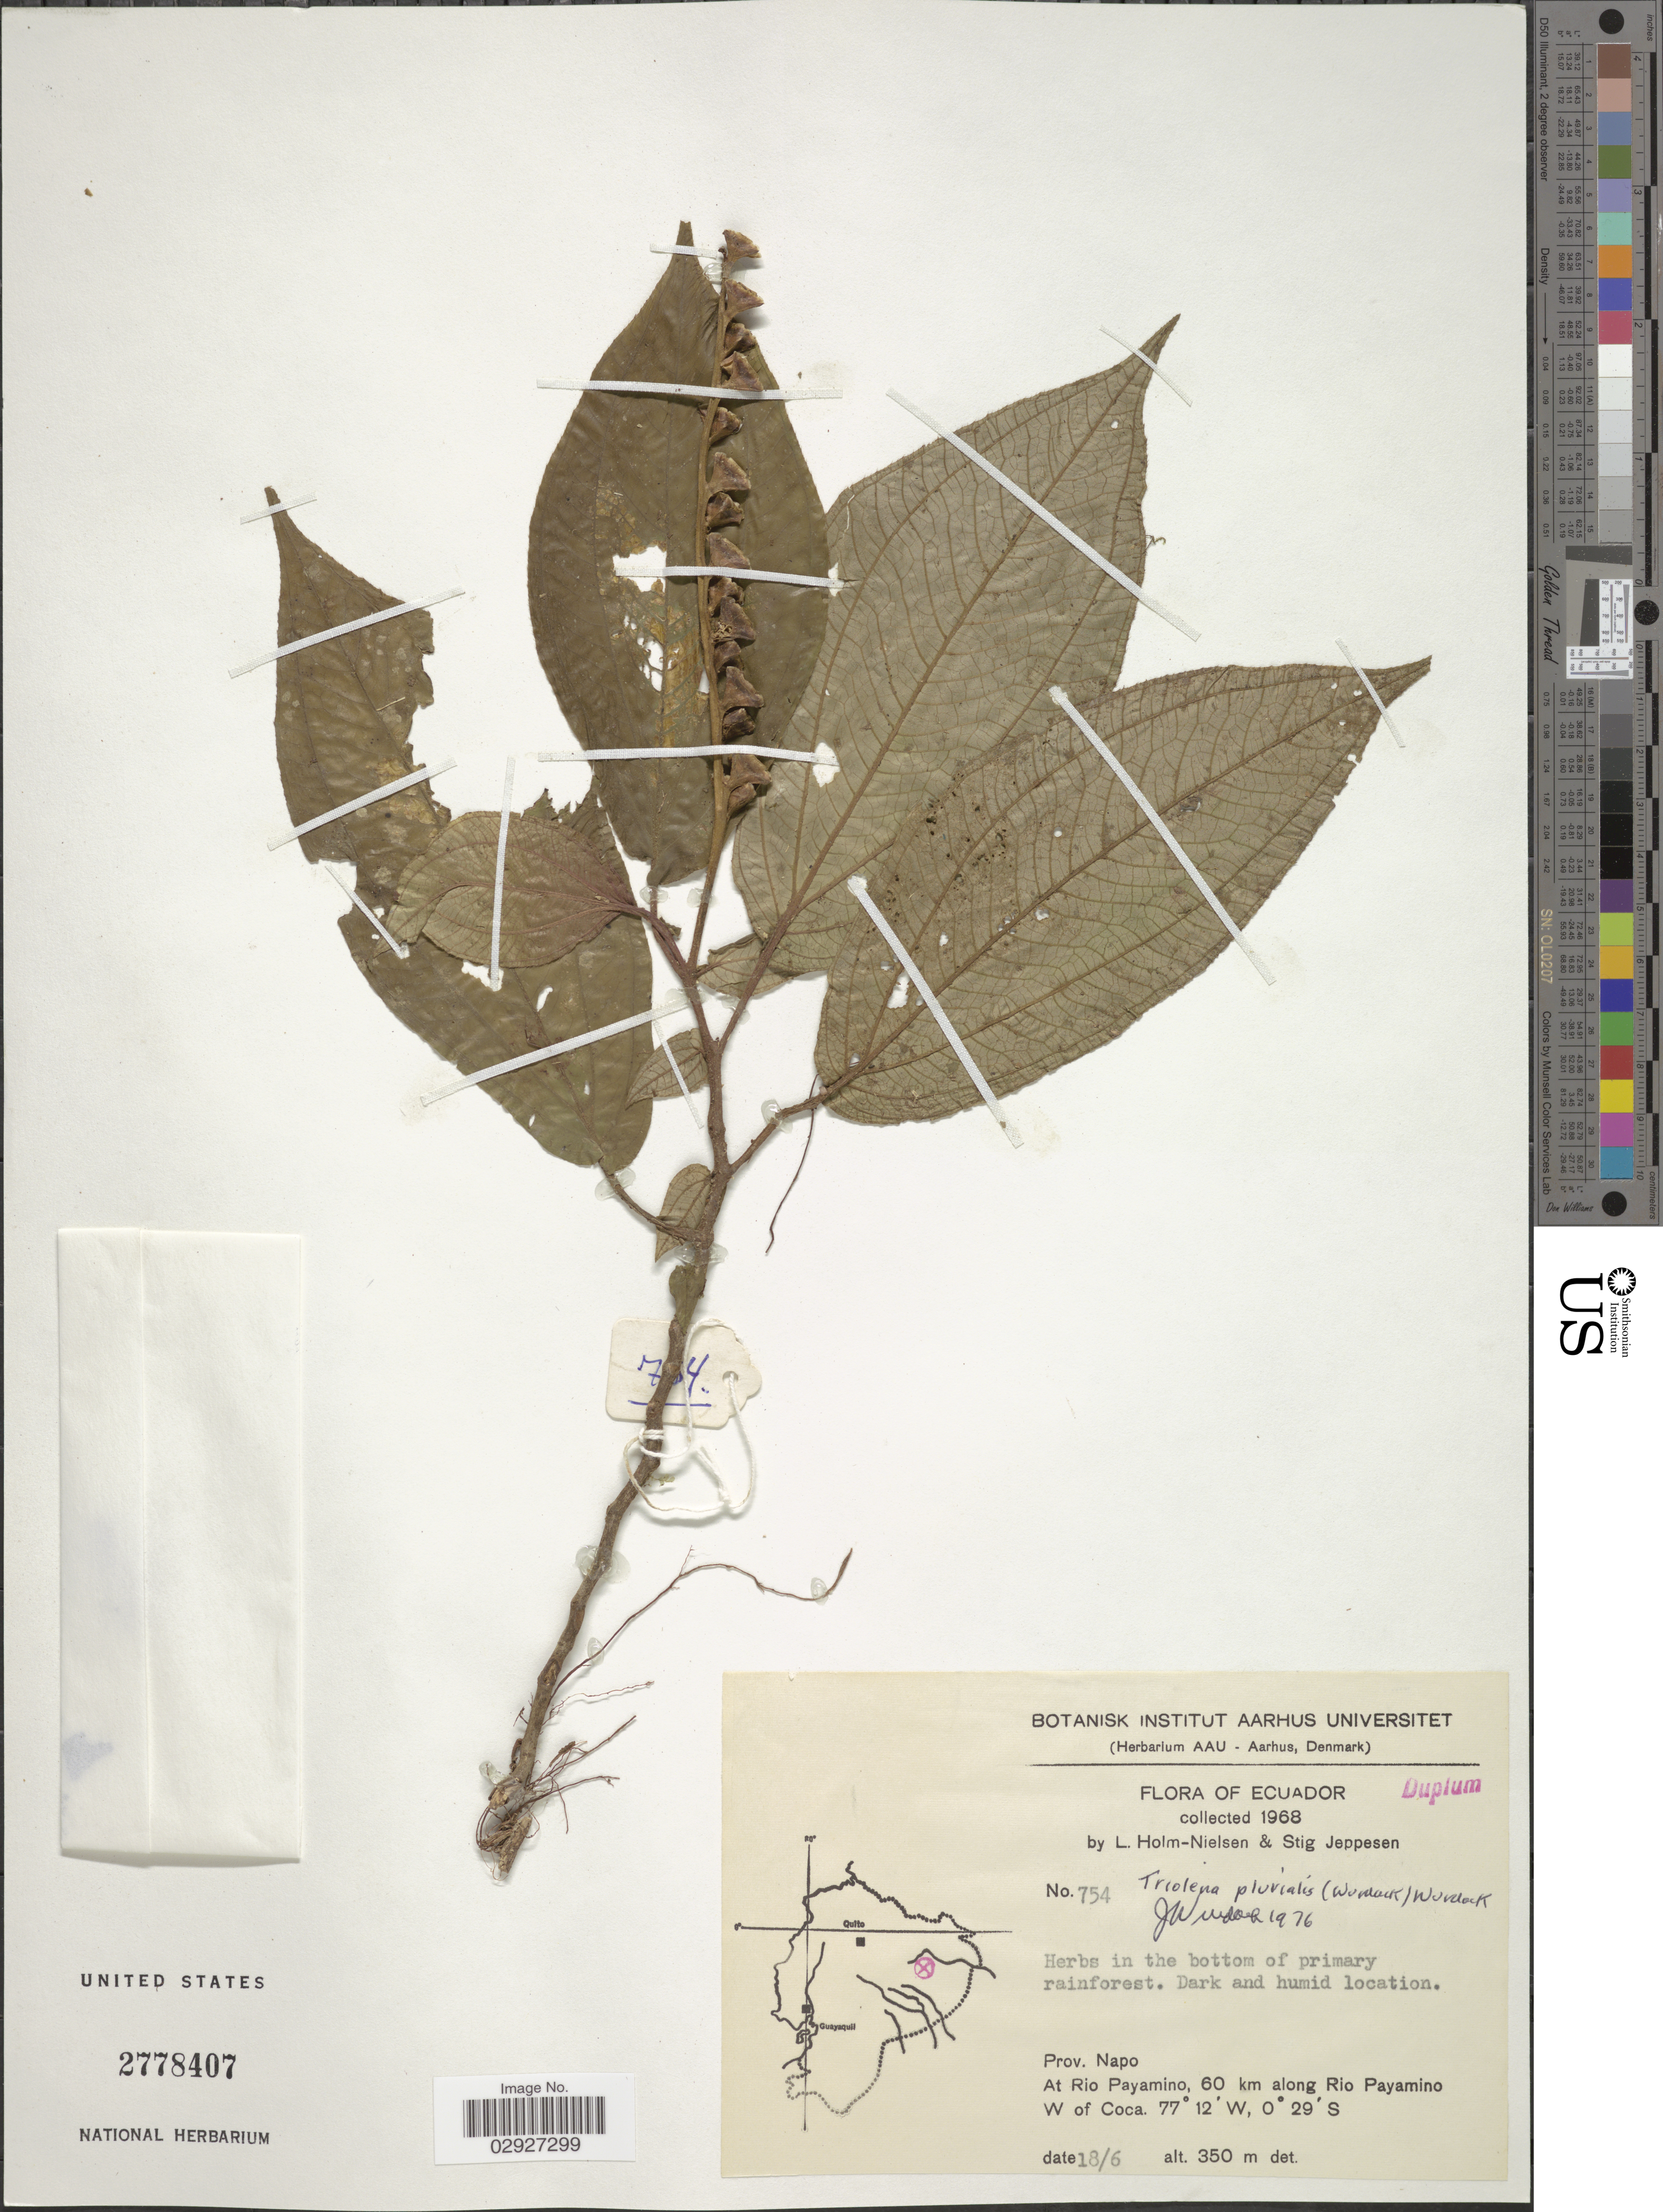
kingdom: Plantae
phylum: Tracheophyta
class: Magnoliopsida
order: Myrtales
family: Melastomataceae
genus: Triolena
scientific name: Triolena pluvialis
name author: (Wurdack) Wurdack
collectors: L. Holm-Nielsen & S. Jeppesen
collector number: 754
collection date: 1968-06-18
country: Ecuador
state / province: Napo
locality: Prov. Napo, At Rio Payamino, 60 km along Rio Payamino, W of Coca.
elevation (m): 350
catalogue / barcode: US 2778407